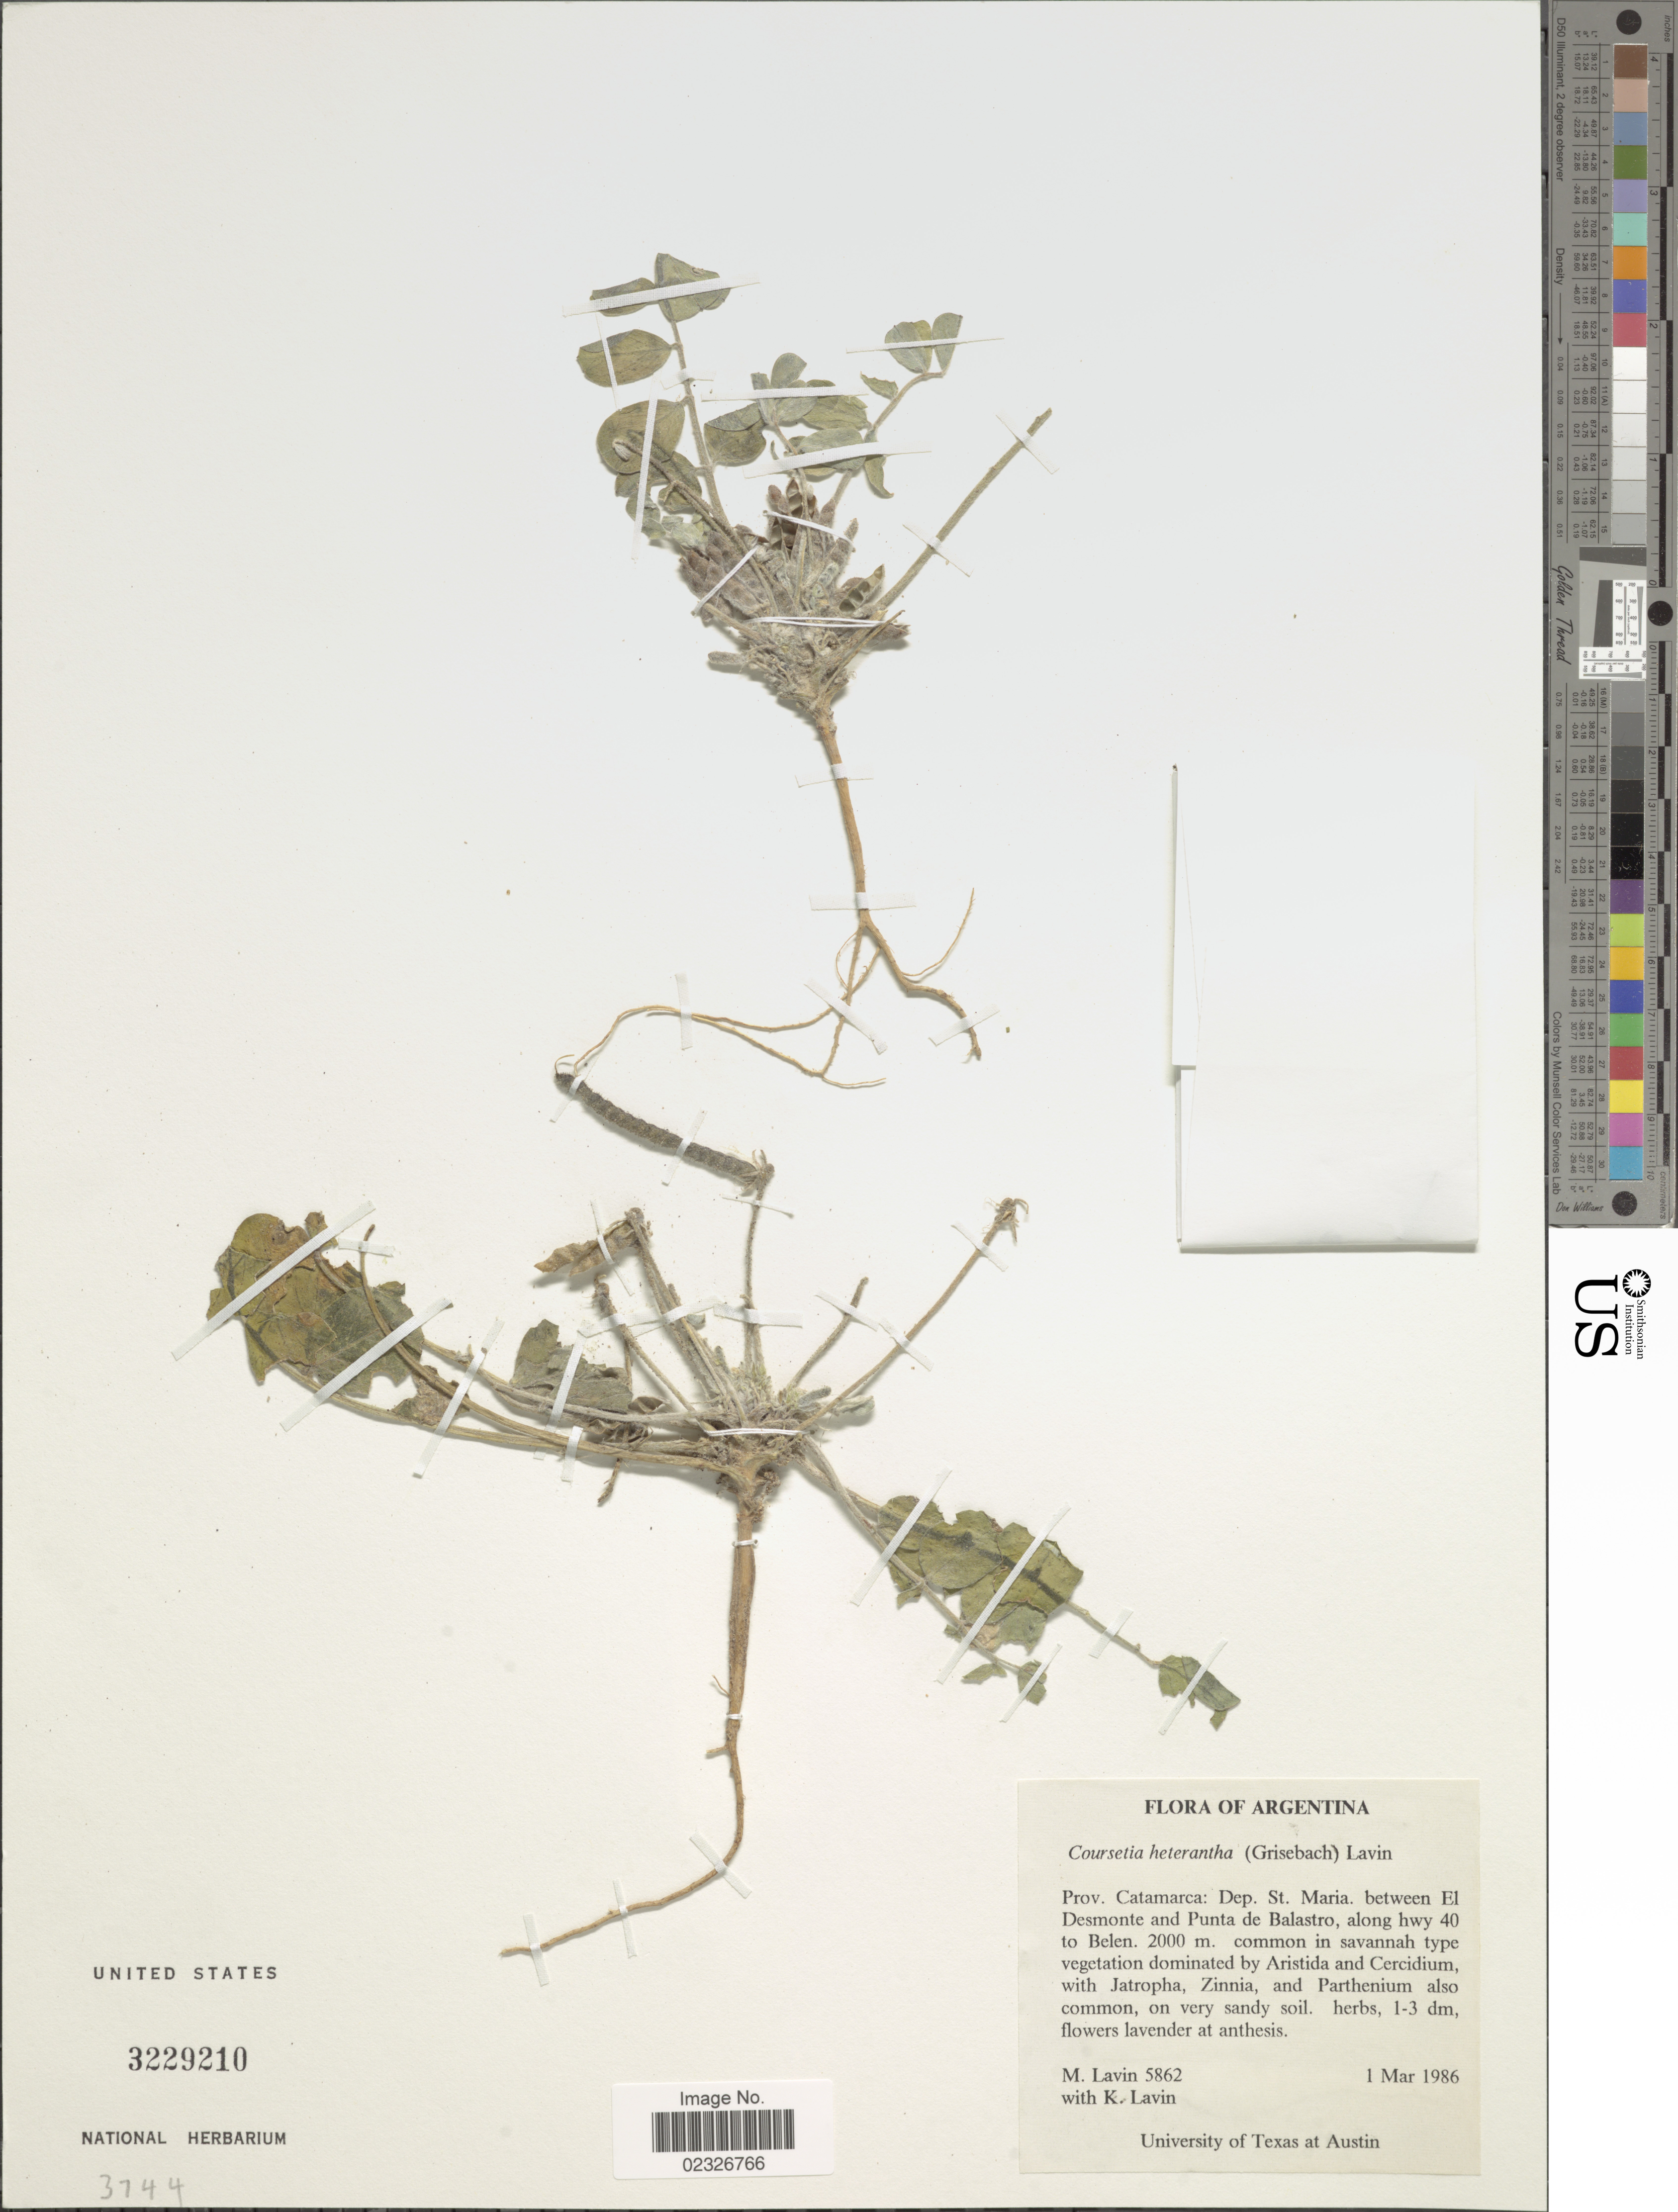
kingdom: Plantae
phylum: Tracheophyta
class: Magnoliopsida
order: Fabales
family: Fabaceae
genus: Coursetia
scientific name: Coursetia heterantha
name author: (Griseb.) Lavin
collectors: M. Lavin & K. Lavin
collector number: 5862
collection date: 1986-03-01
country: Argentina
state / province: Catamarca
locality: Prov. Catamarca: Dep. St. Maria, between El Desmonte and Punta de Balastro, along hwy 40 to Belen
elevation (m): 2000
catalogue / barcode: US 3229210